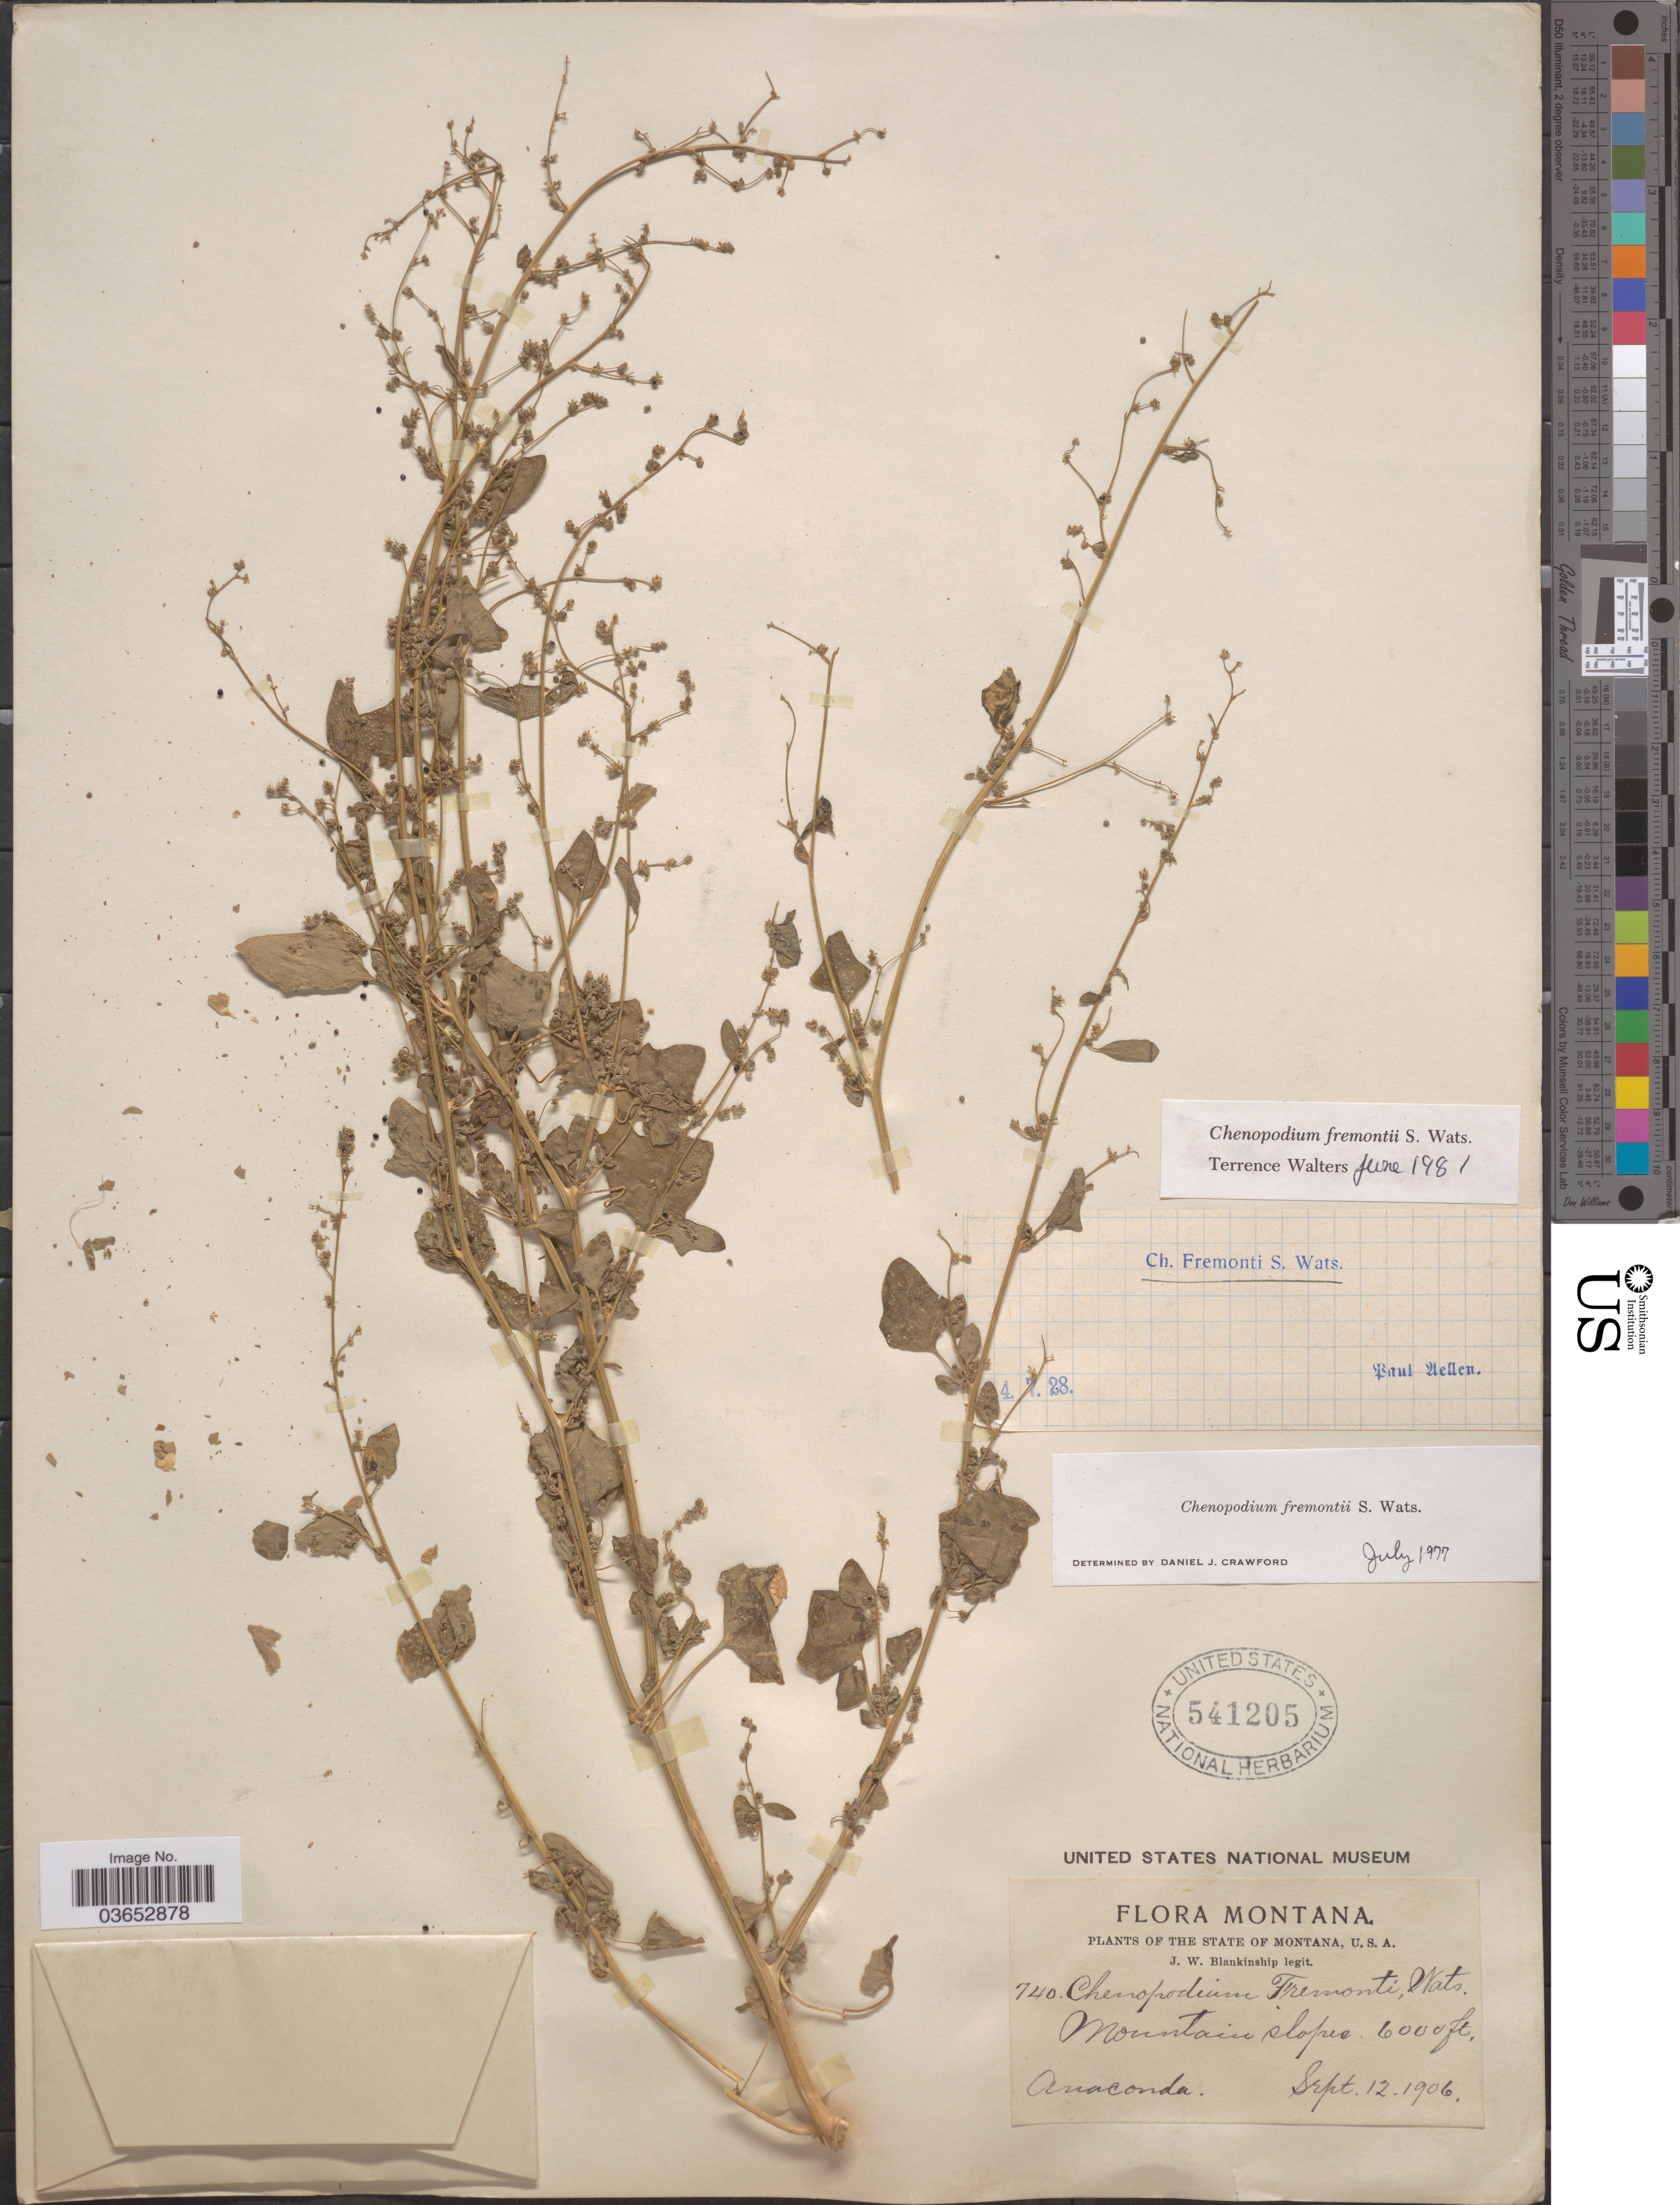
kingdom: Plantae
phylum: Tracheophyta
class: Magnoliopsida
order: Caryophyllales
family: Amaranthaceae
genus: Chenopodium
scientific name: Chenopodium fremontii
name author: S. Watson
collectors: J. W. Blankinship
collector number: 740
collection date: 1906-09-12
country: United States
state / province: Montana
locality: Mountain slopes.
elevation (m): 1829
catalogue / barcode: US 541205